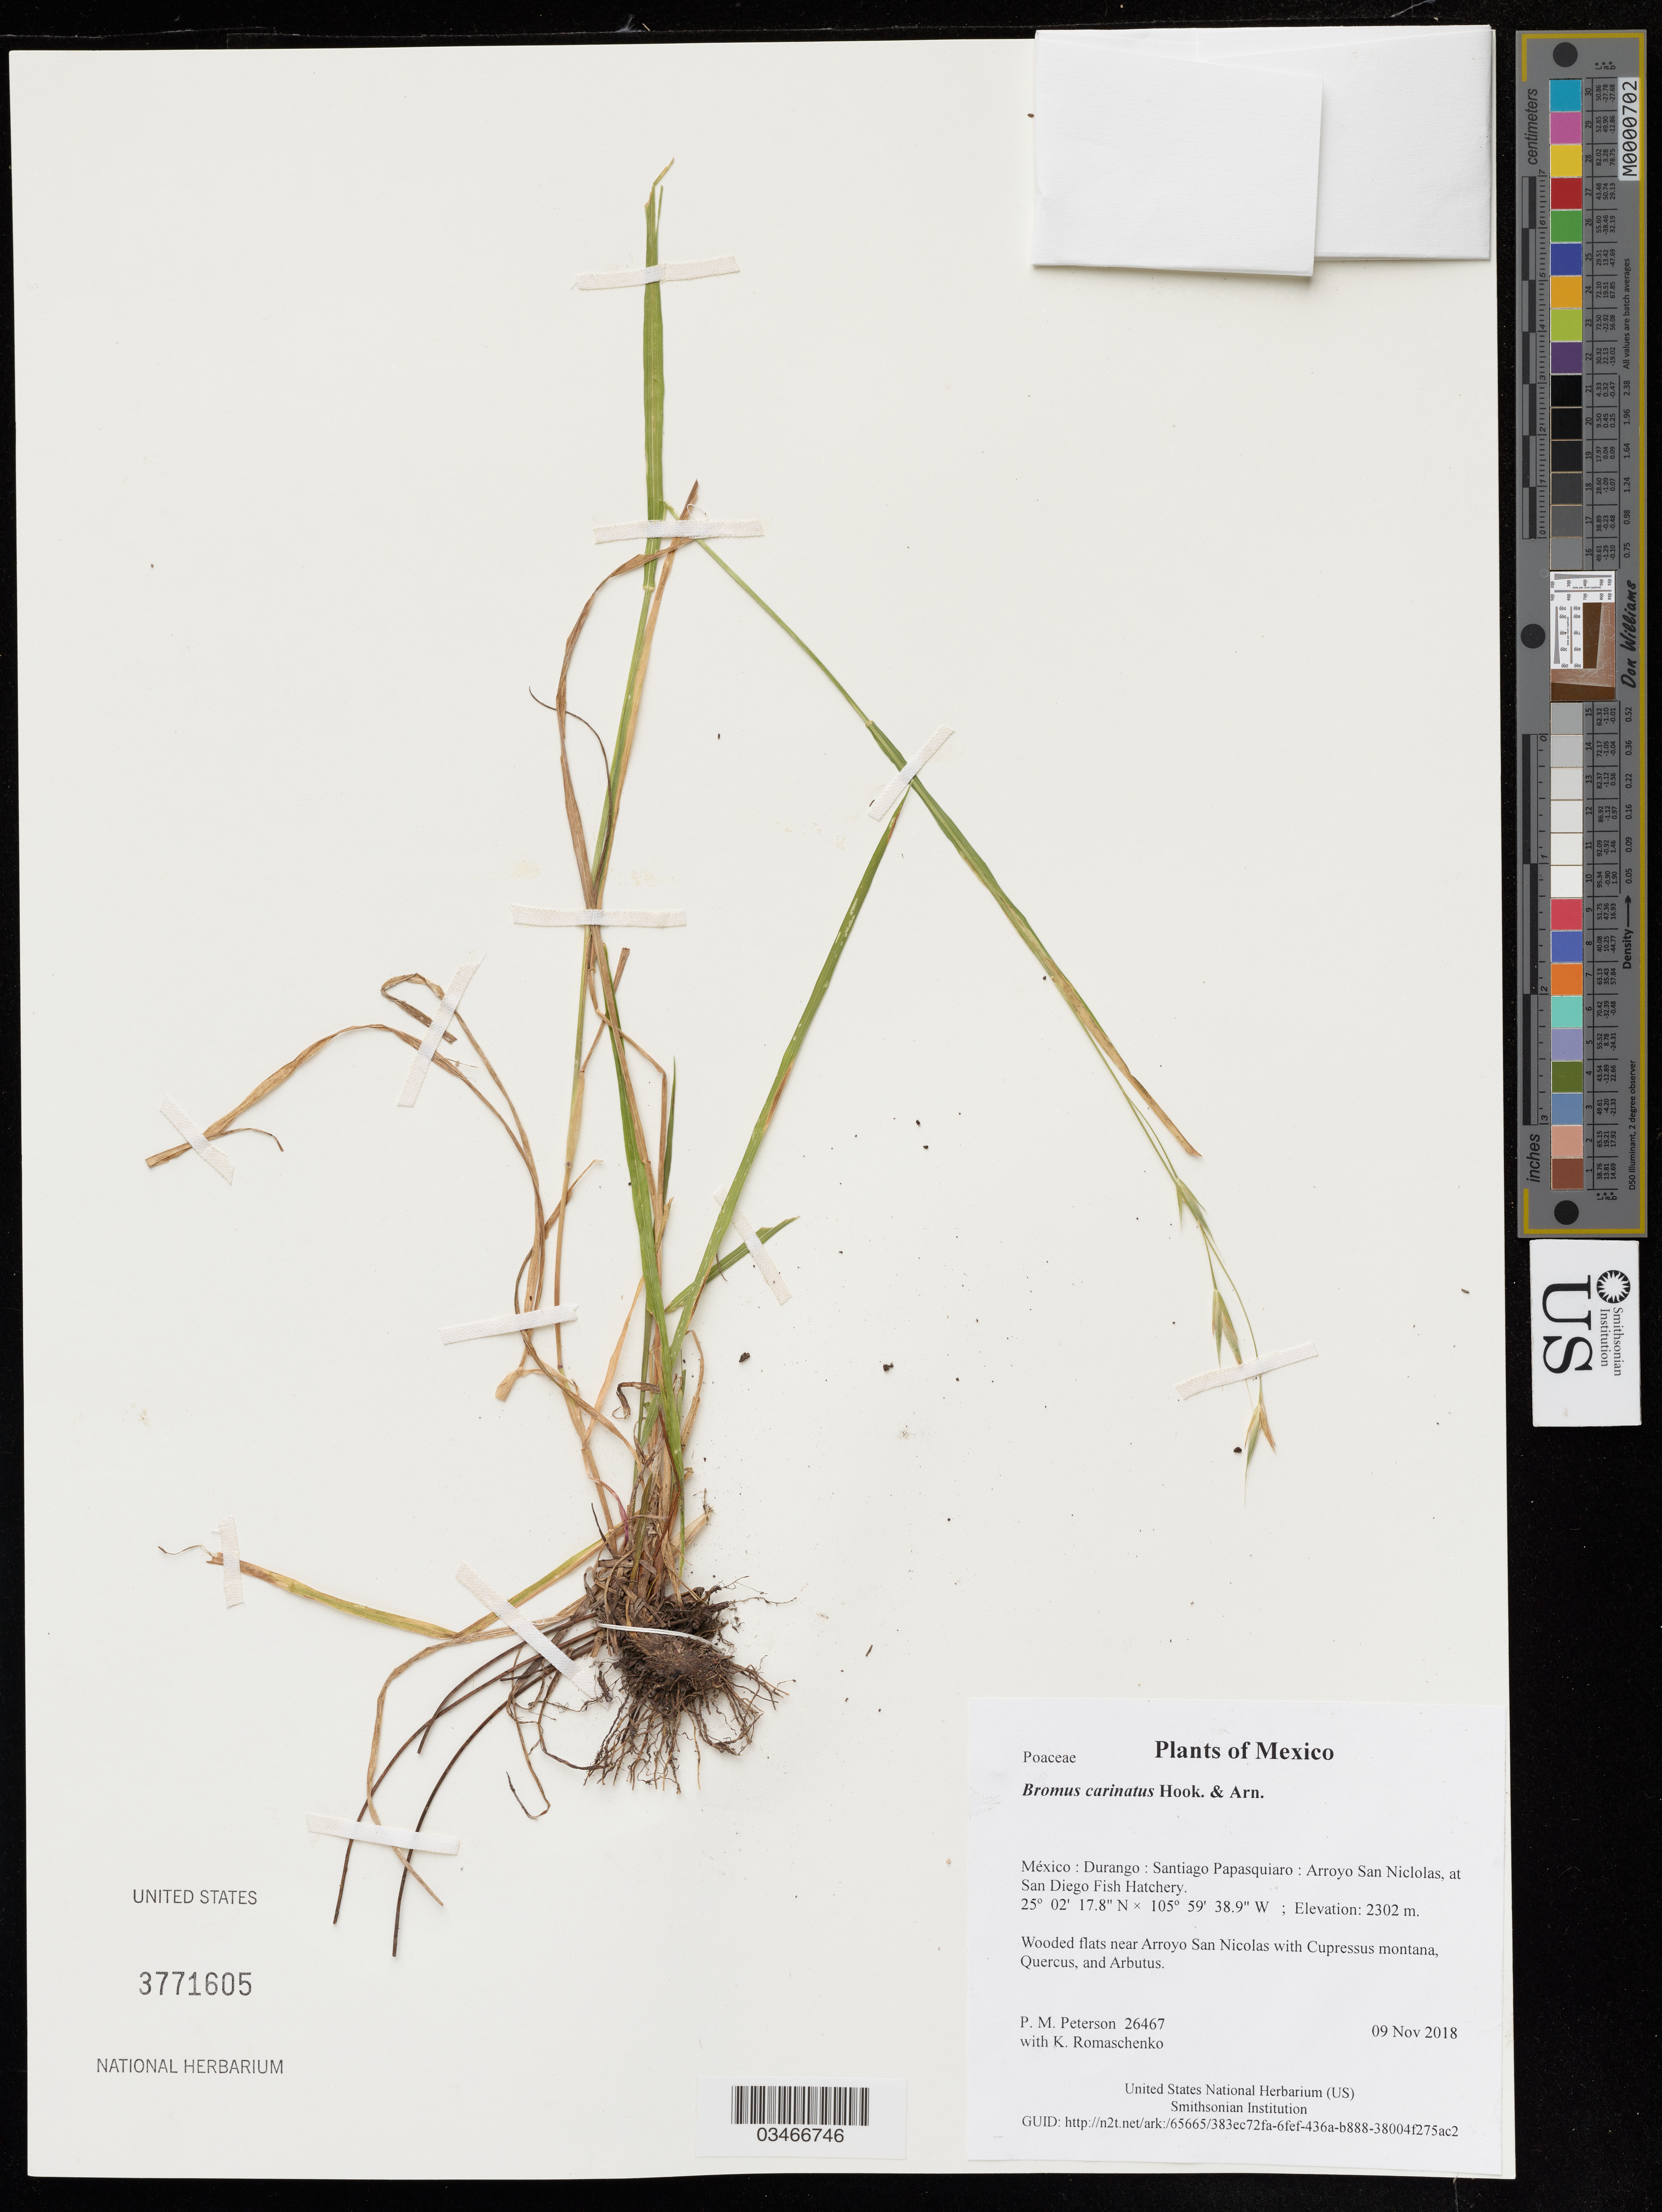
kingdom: Plantae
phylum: Tracheophyta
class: Liliopsida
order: Poales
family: Poaceae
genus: Bromus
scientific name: Bromus carinatus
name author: Hook. & Arn.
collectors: P. M. Peterson & K. Romaschenko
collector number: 26467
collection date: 2018-11-09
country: México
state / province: Durango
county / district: Santiago Papasquiaro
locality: Arroyo San Niclolas, at San Diego Fish Hatchery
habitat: Wooded flats near Arroyo San Nicolas with Cupressus montana, Quercus, and Arbutus.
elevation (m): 2302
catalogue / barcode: US 3771605